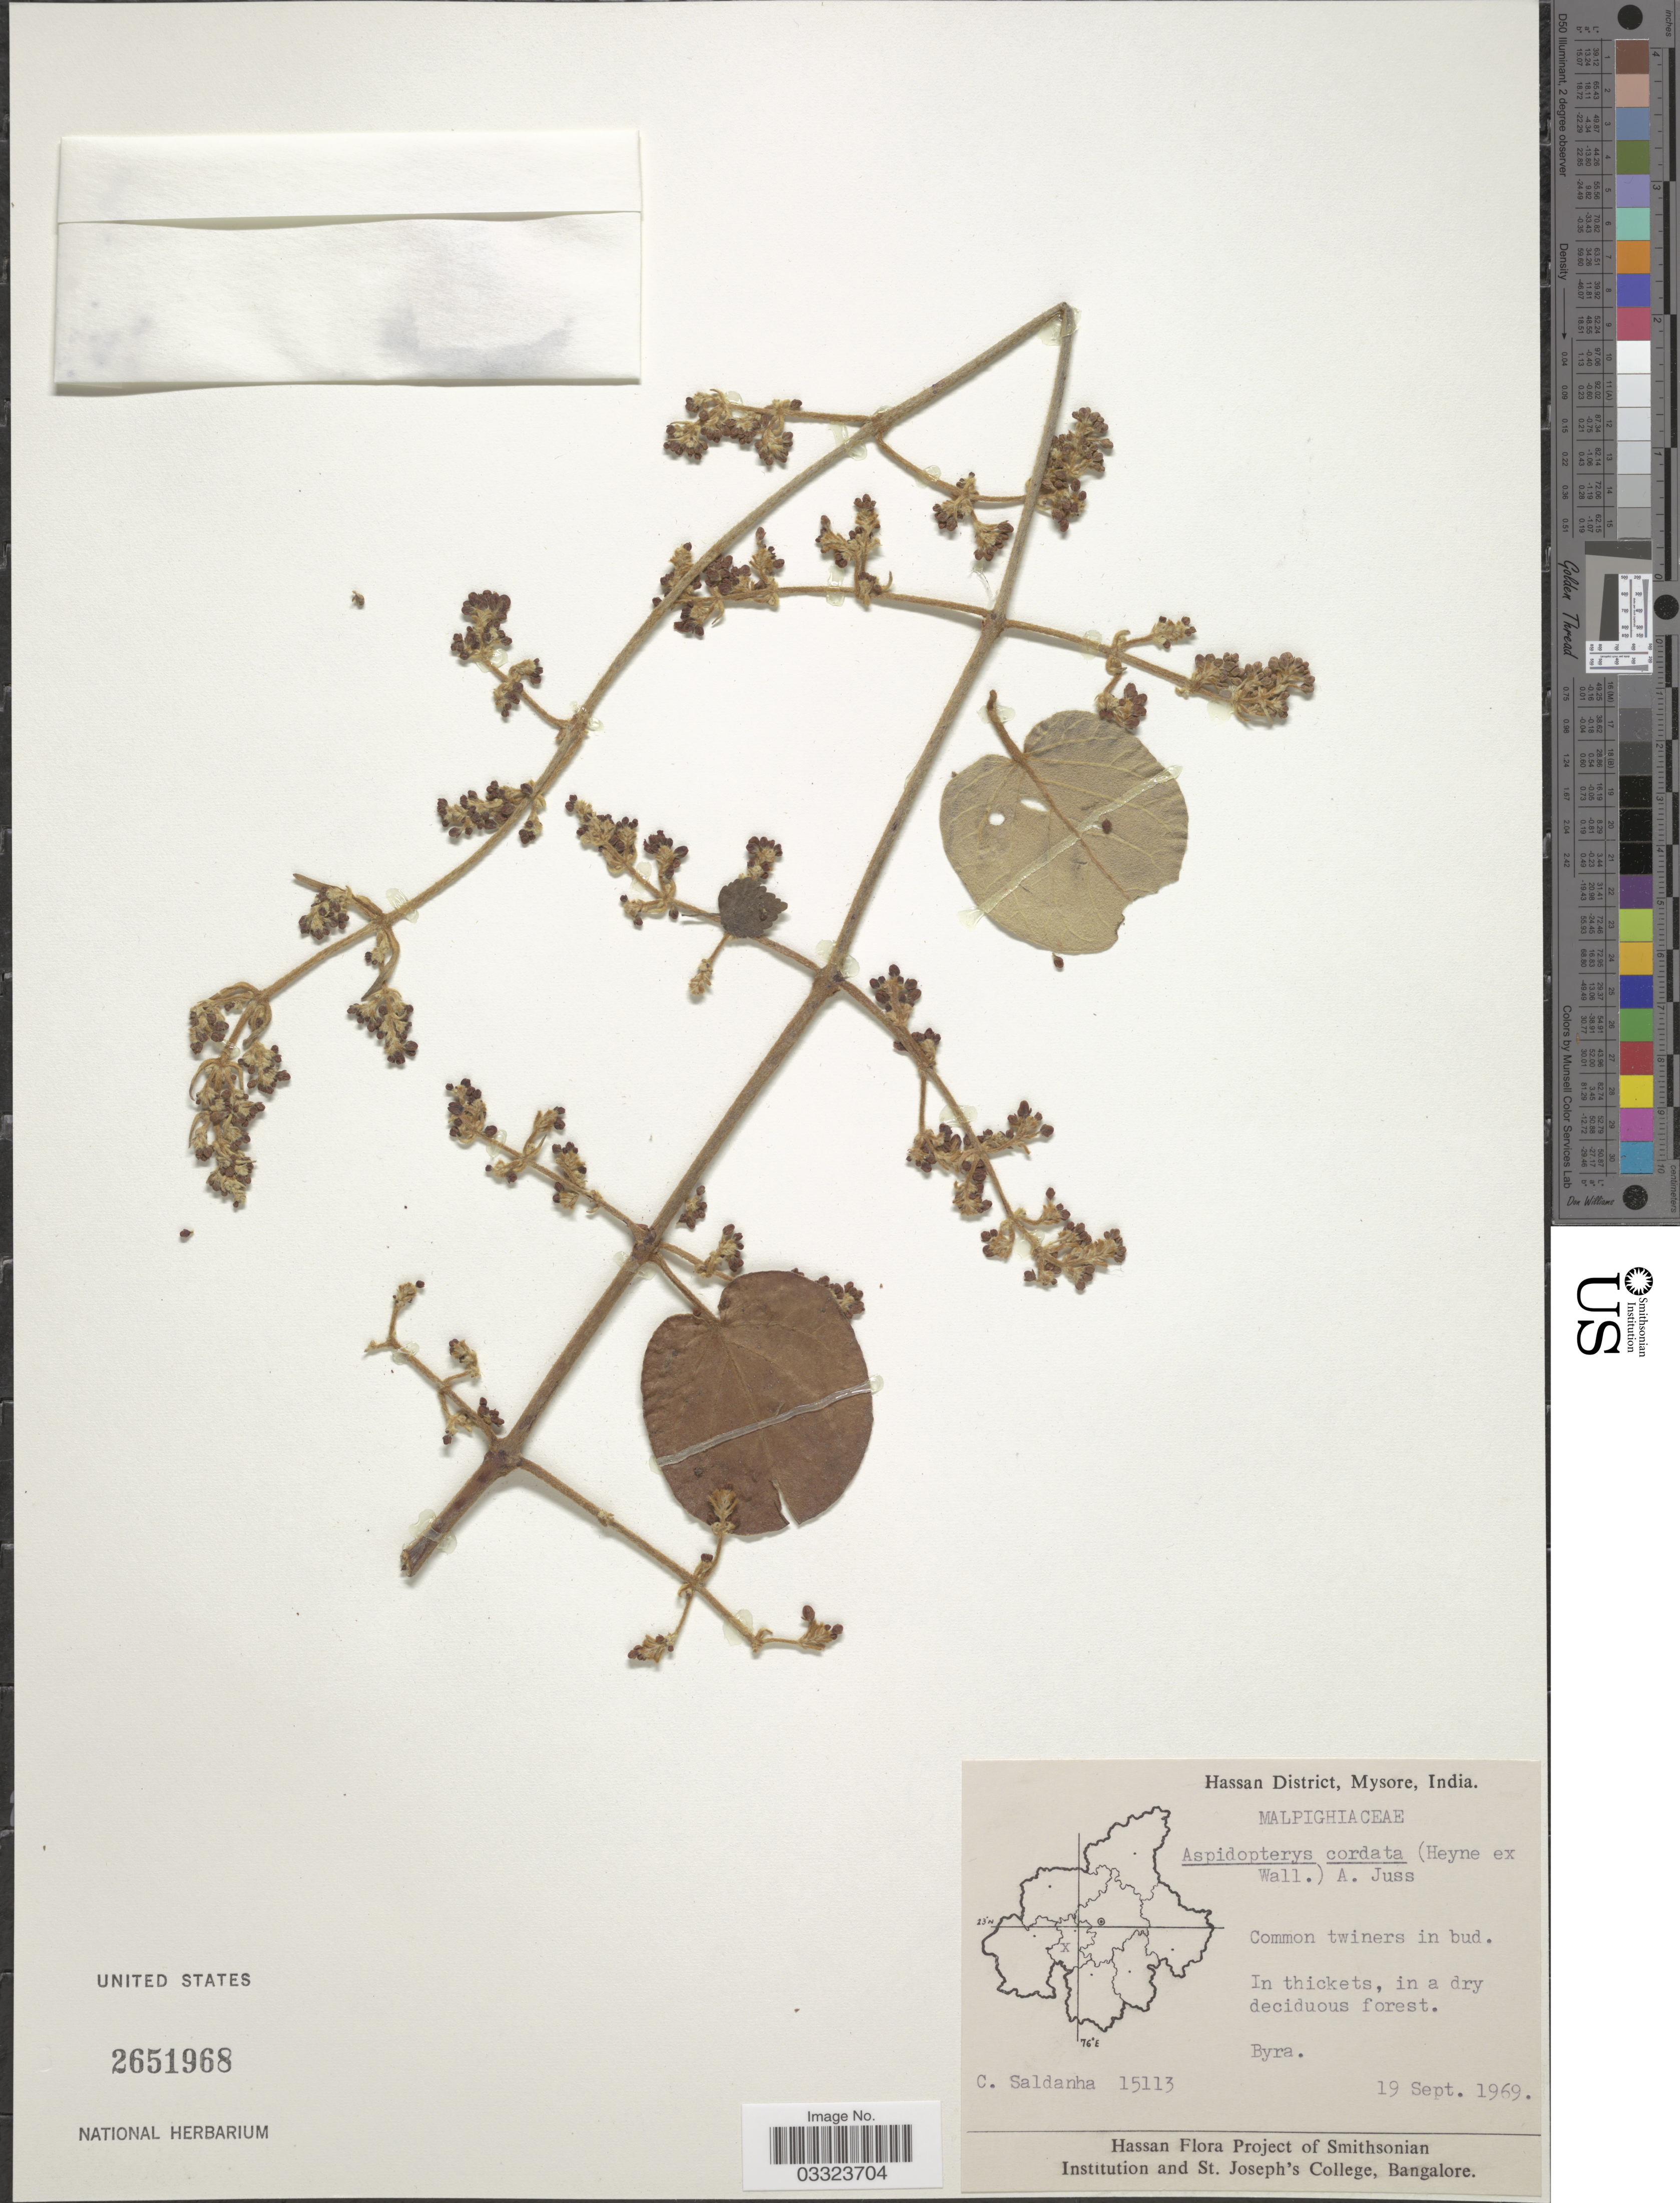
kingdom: Plantae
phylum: Tracheophyta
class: Magnoliopsida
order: Malpighiales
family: Malpighiaceae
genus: Aspidopterys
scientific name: Aspidopterys cordata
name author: A. Juss.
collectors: C. Saldanha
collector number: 15113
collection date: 1969-09-19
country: India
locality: Hassan District, Mysore. Byra.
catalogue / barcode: US 2651968